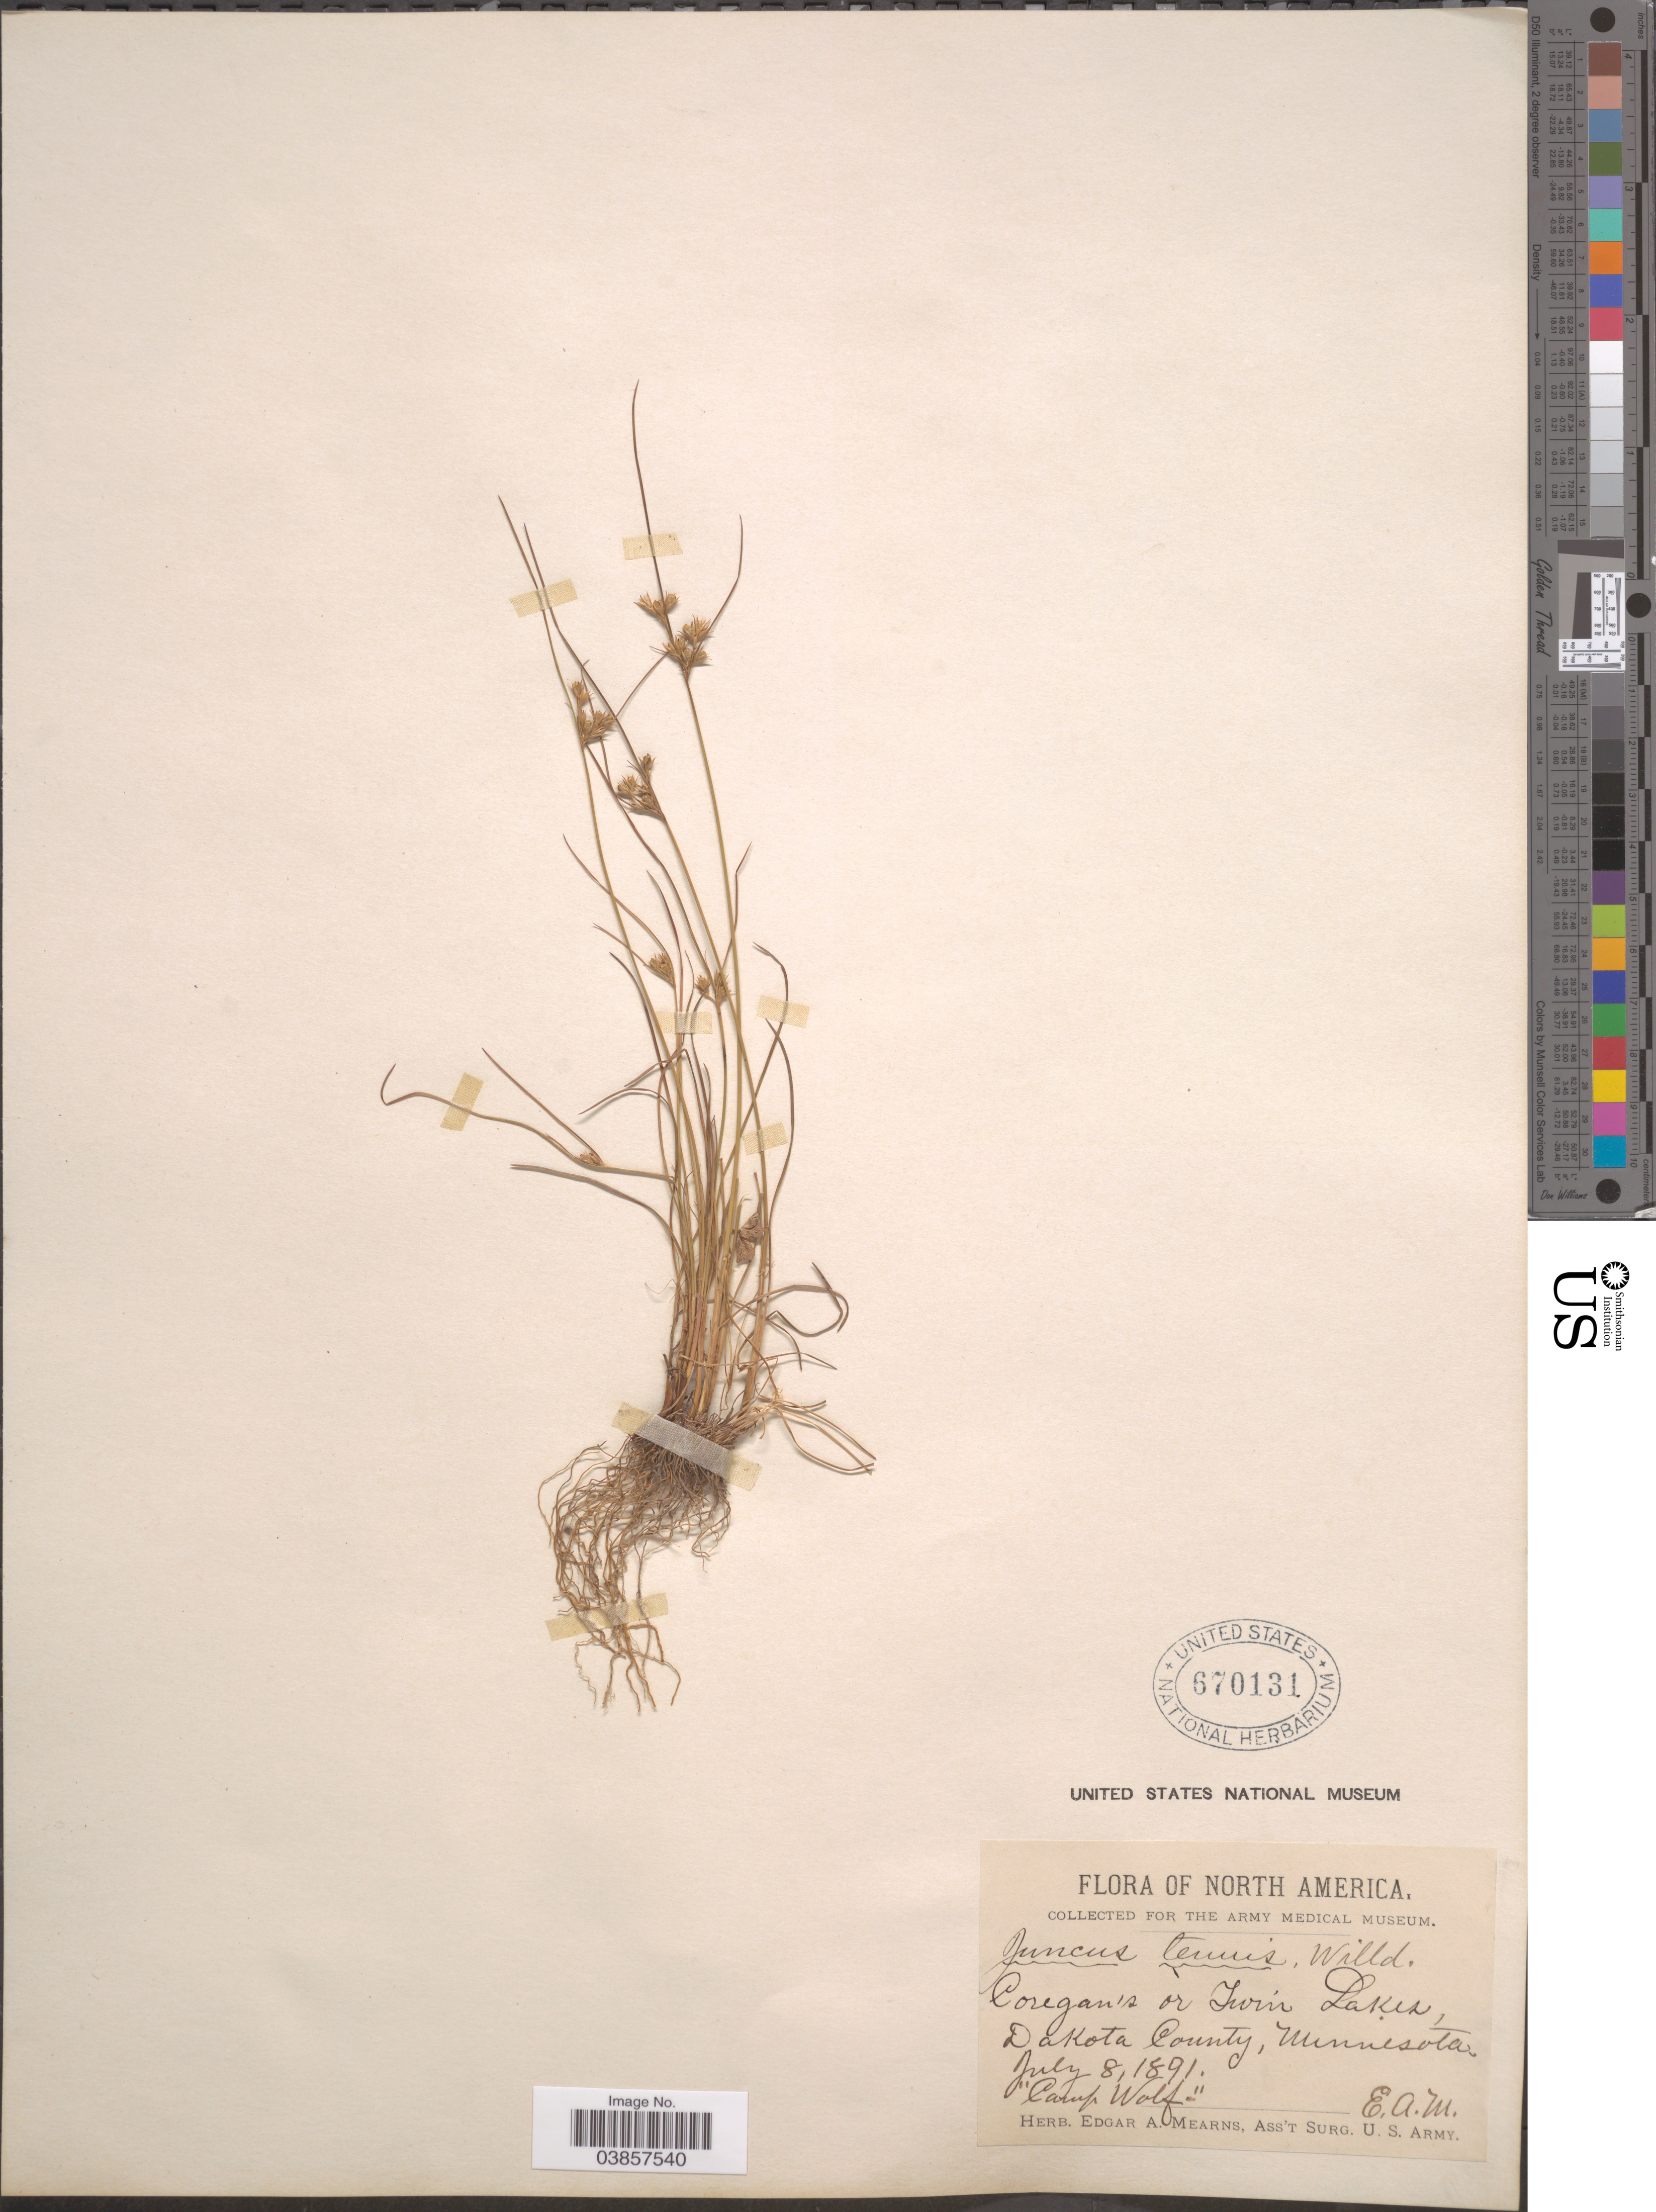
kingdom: Plantae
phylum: Tracheophyta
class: Liliopsida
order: Poales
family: Juncaceae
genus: Juncus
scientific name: Juncus tenuis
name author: Willd.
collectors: E. A. Mearns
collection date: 1891-07-08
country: United States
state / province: Minnesota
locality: Coregan's or Twin Lakes, Dakota County. Camp Wolf.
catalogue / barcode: US 670131